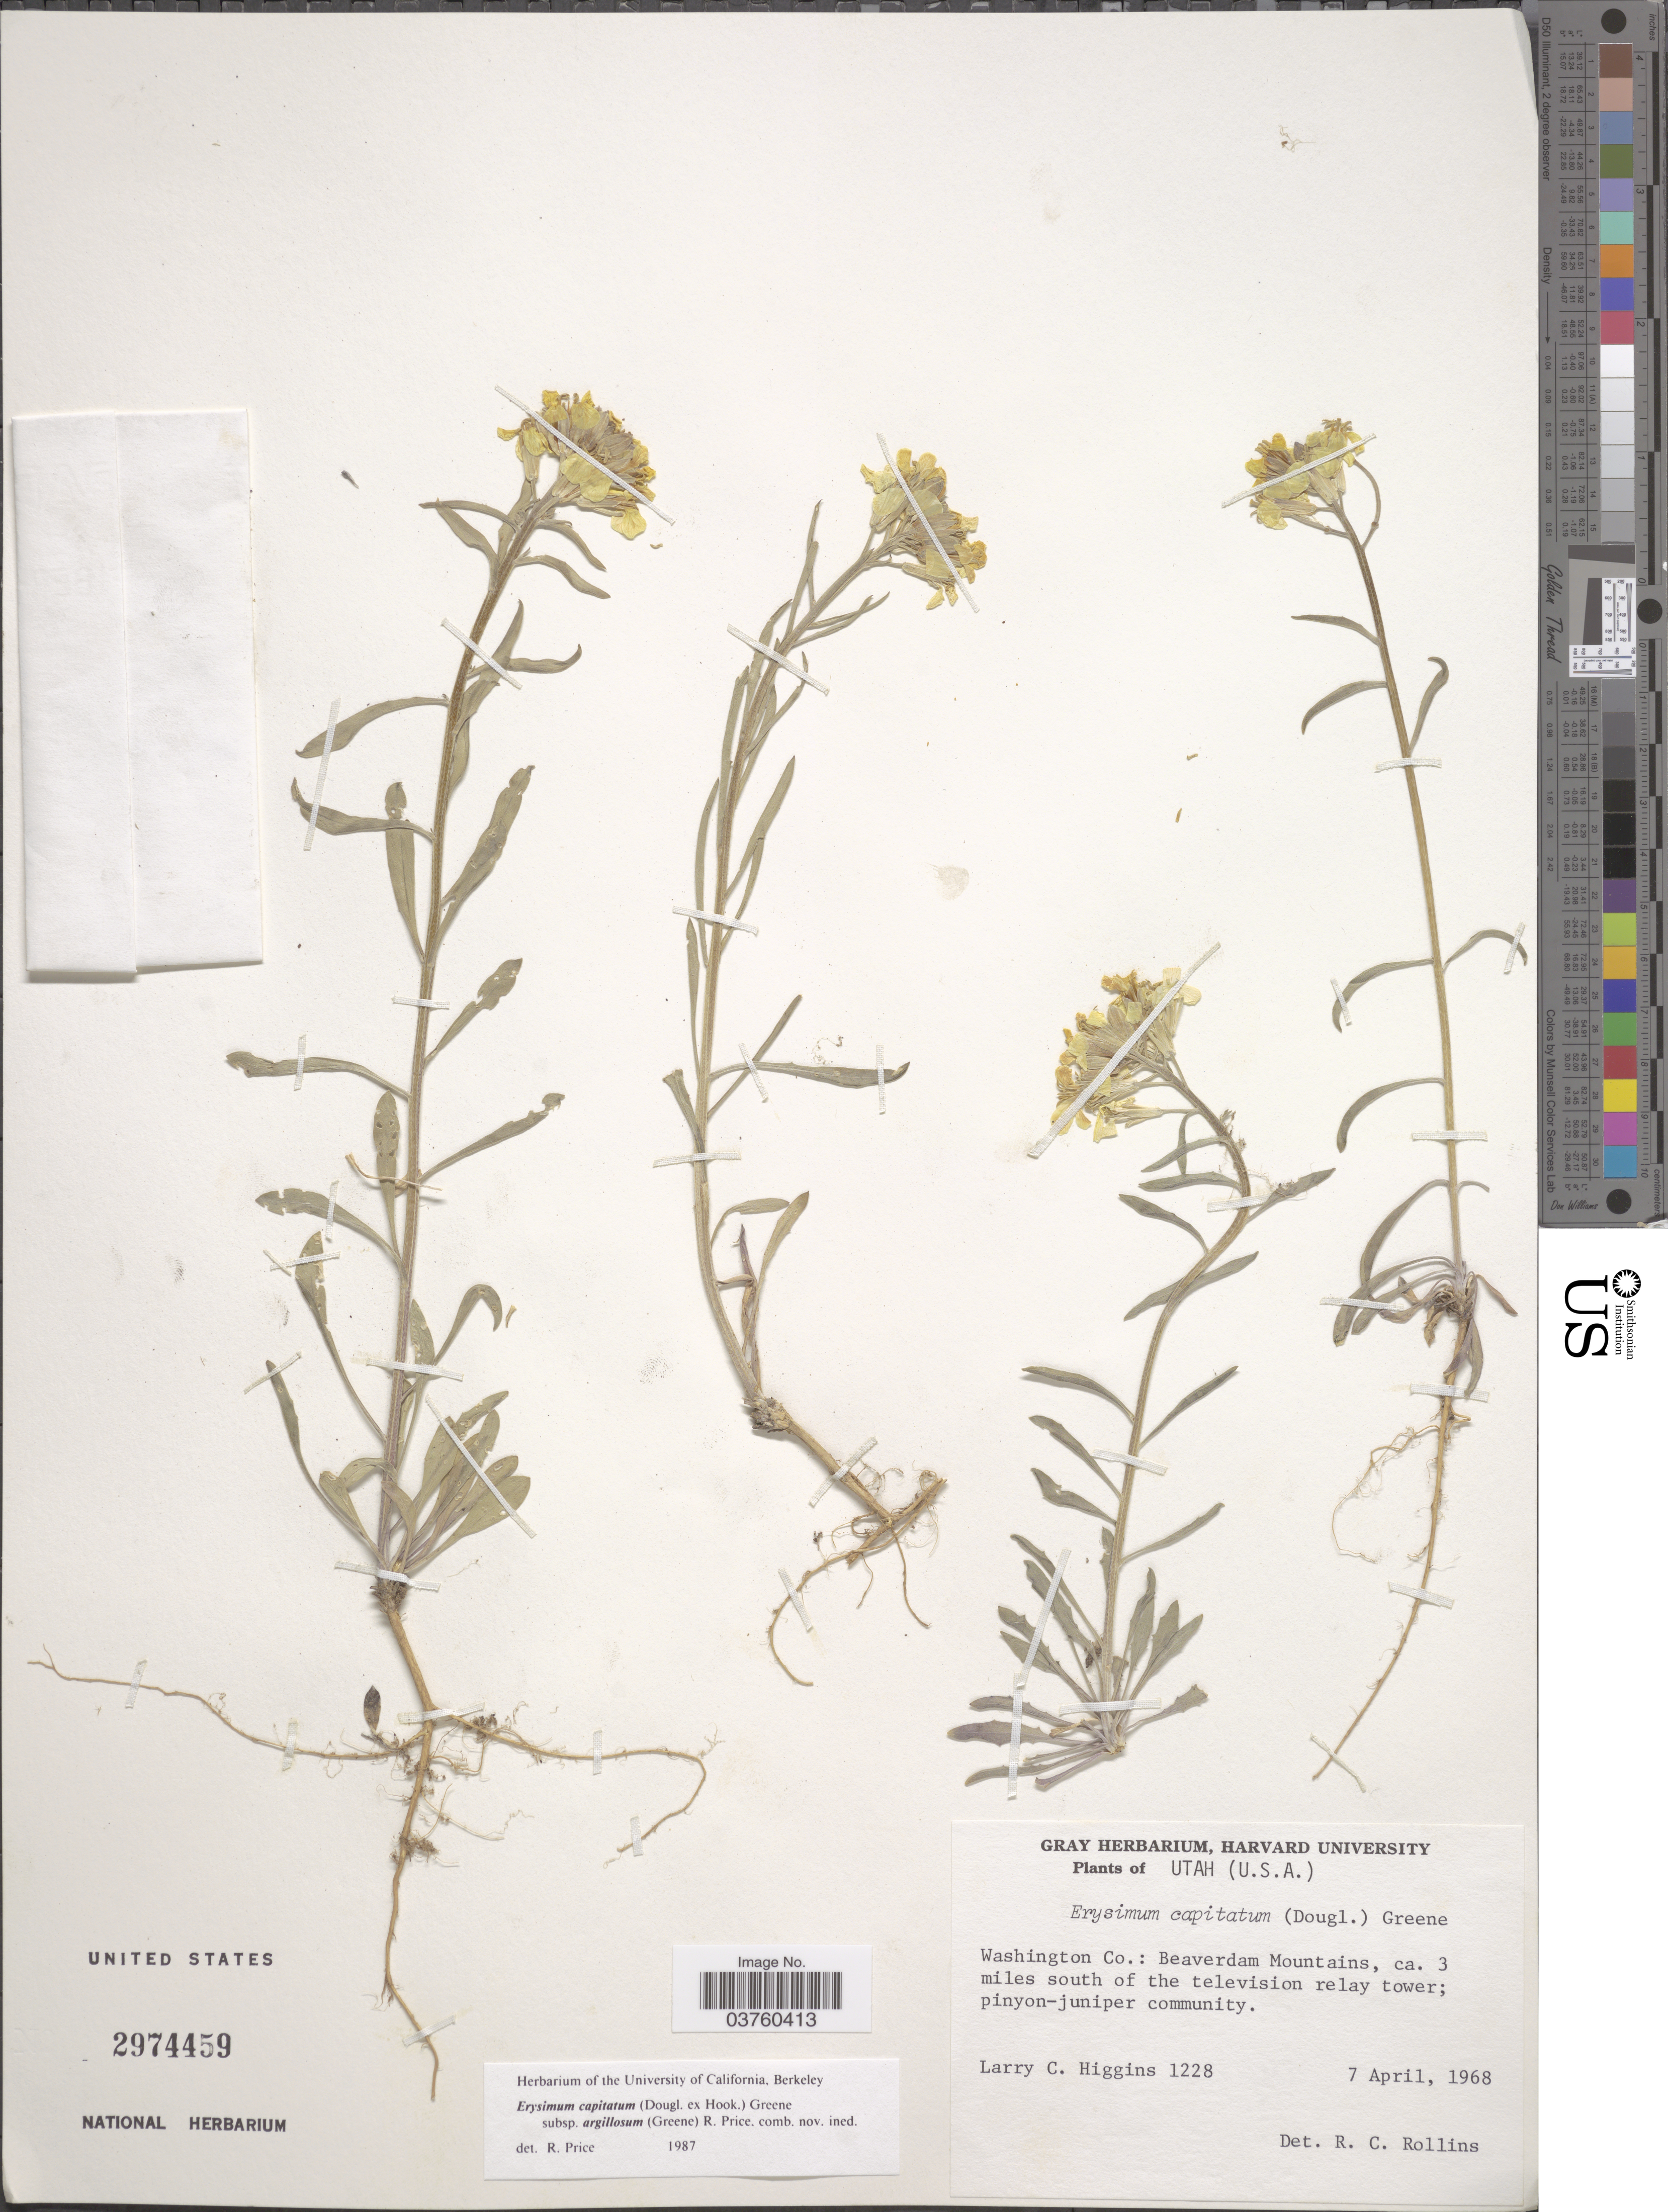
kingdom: Plantae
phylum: Tracheophyta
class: Magnoliopsida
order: Brassicales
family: Brassicaceae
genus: Erysimum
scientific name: Erysimum capitatum subsp. argillosum (Greene) R.A. Price comb. nov. ined.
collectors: L. Higgins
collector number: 1228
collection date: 1968-04-07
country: United States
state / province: Utah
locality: Washington Co.: Beaverdam Mountains, ca. 3 miles south of the television relay tower; pinyon-juniper community.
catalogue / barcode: US 2974459